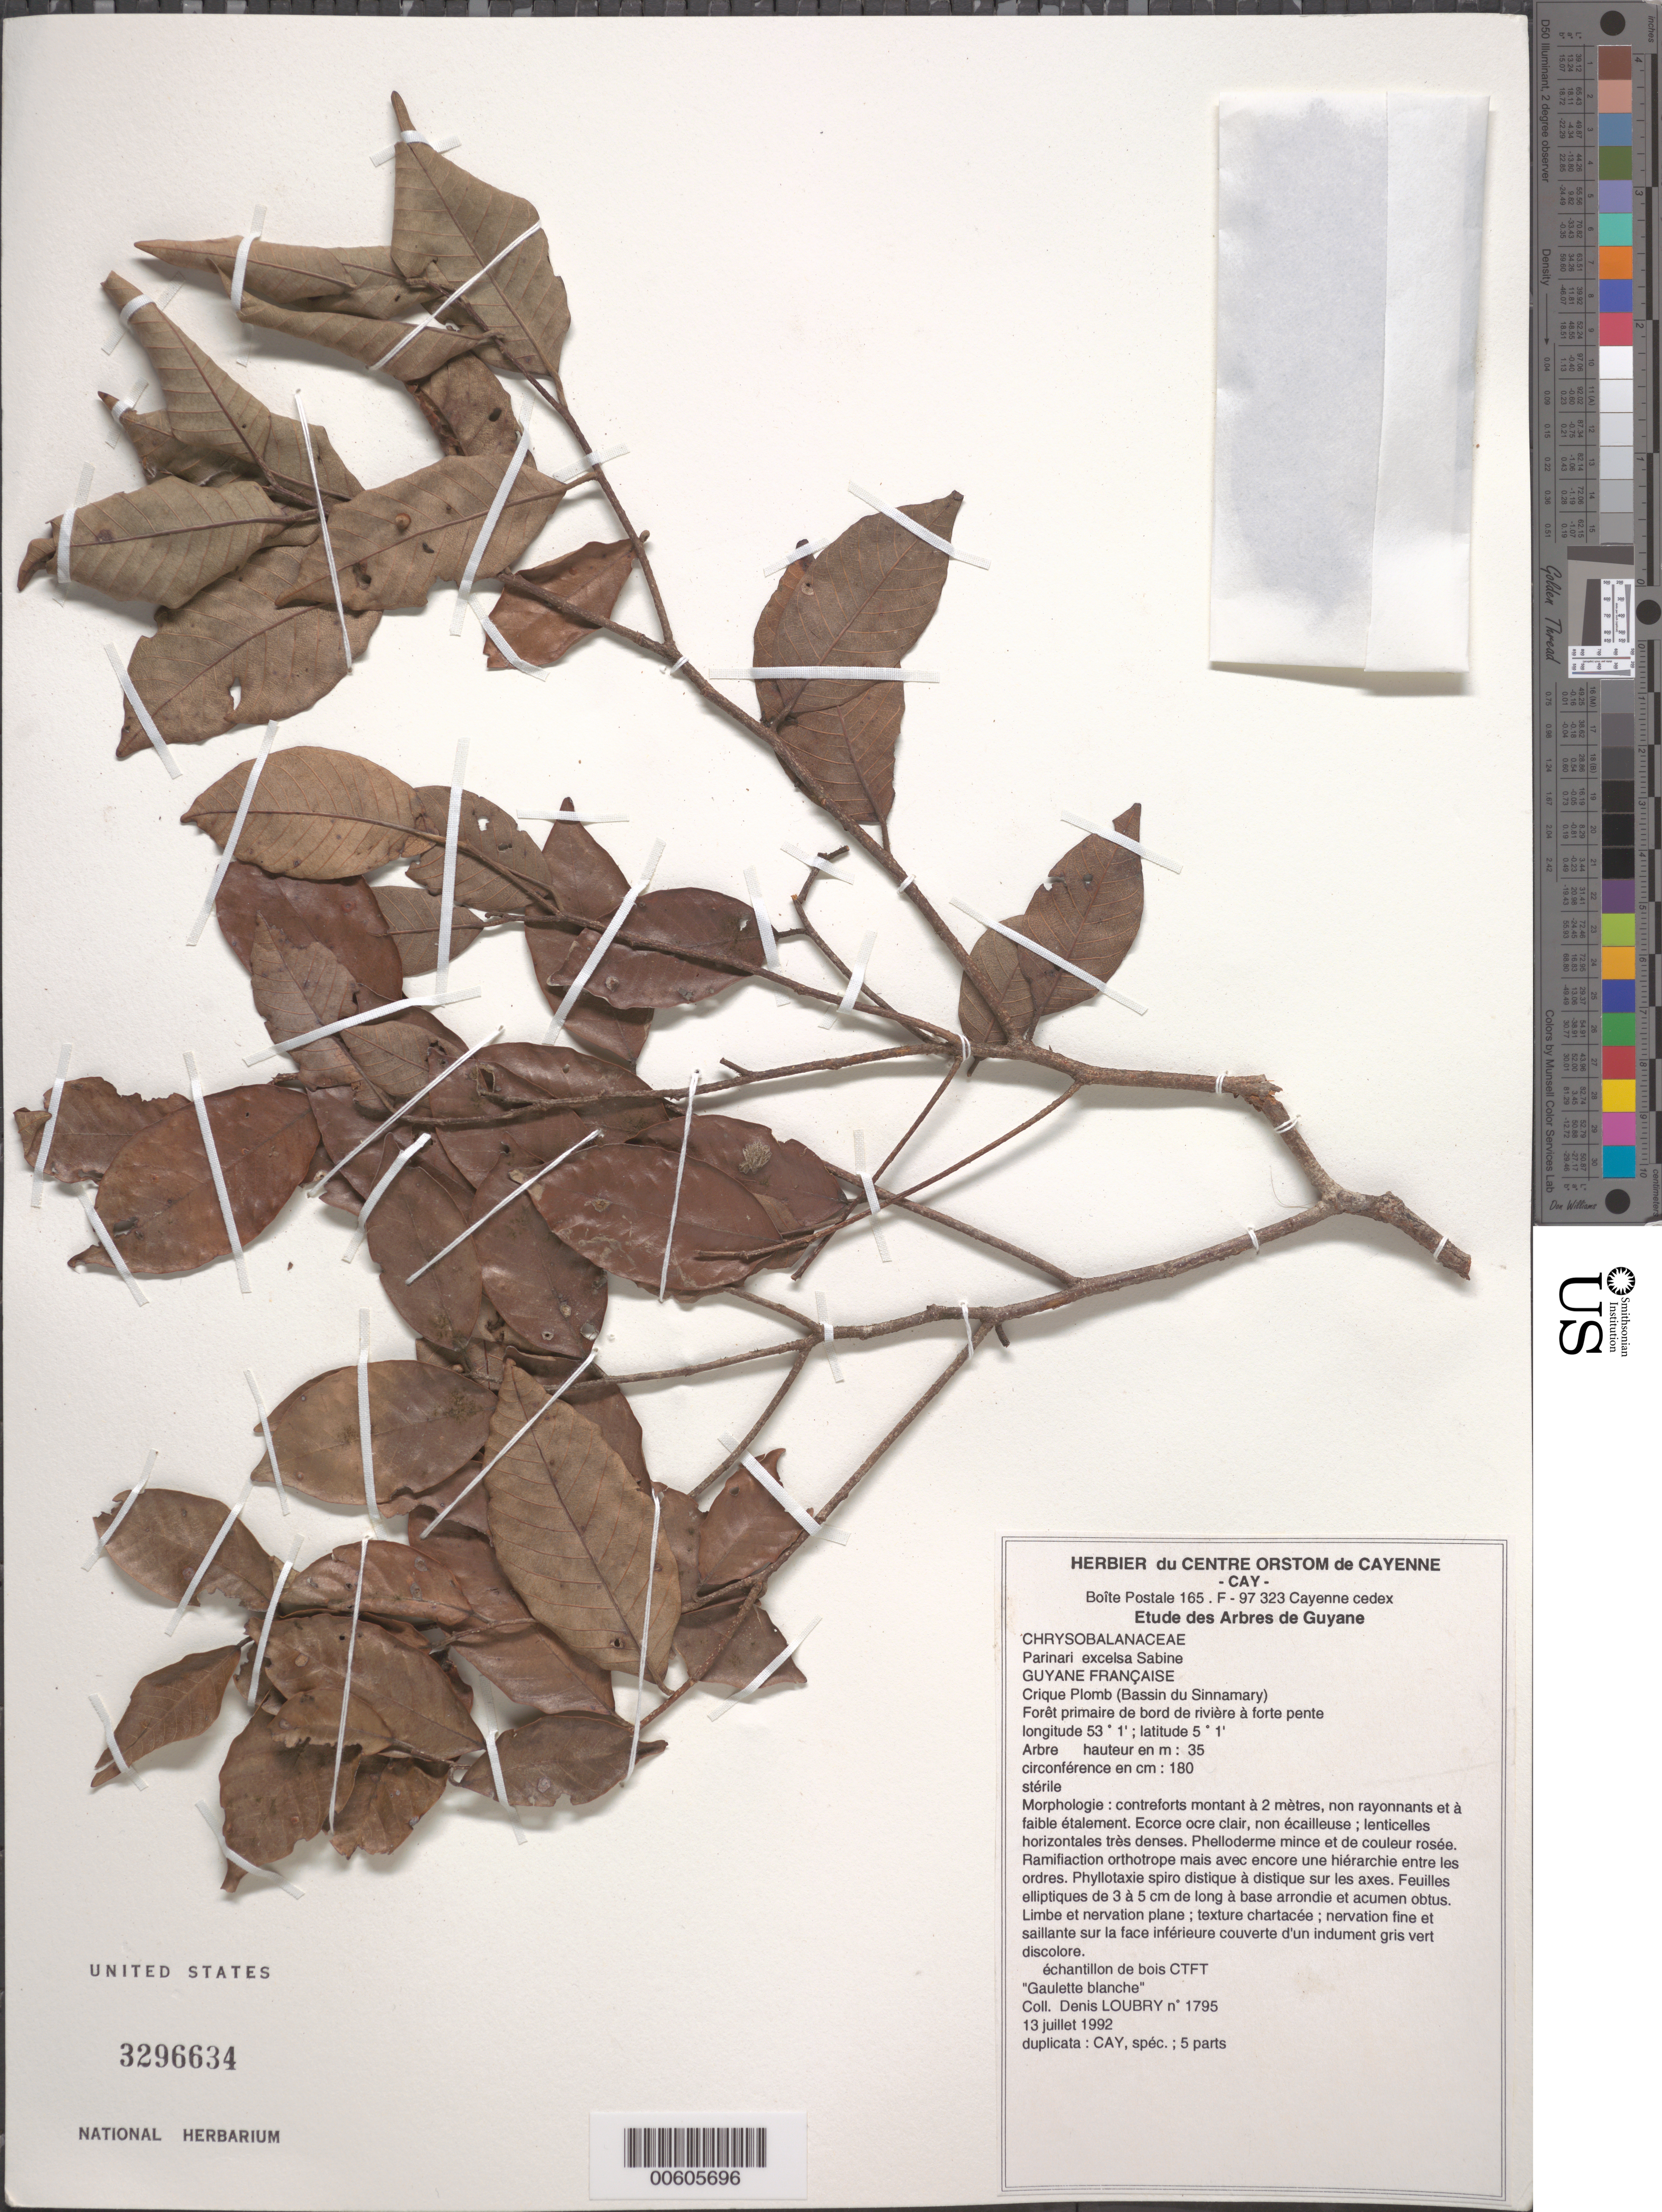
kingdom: Plantae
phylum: Tracheophyta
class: Magnoliopsida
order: Malpighiales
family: Chrysobalanaceae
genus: Parinari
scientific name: Parinari excelsa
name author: Sabine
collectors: D. Loubry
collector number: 1795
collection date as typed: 13-Jul-92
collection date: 1992-07-13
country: French Guiana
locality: Crique Plomb, Bassin du Sinnamary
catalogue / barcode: US 3296634